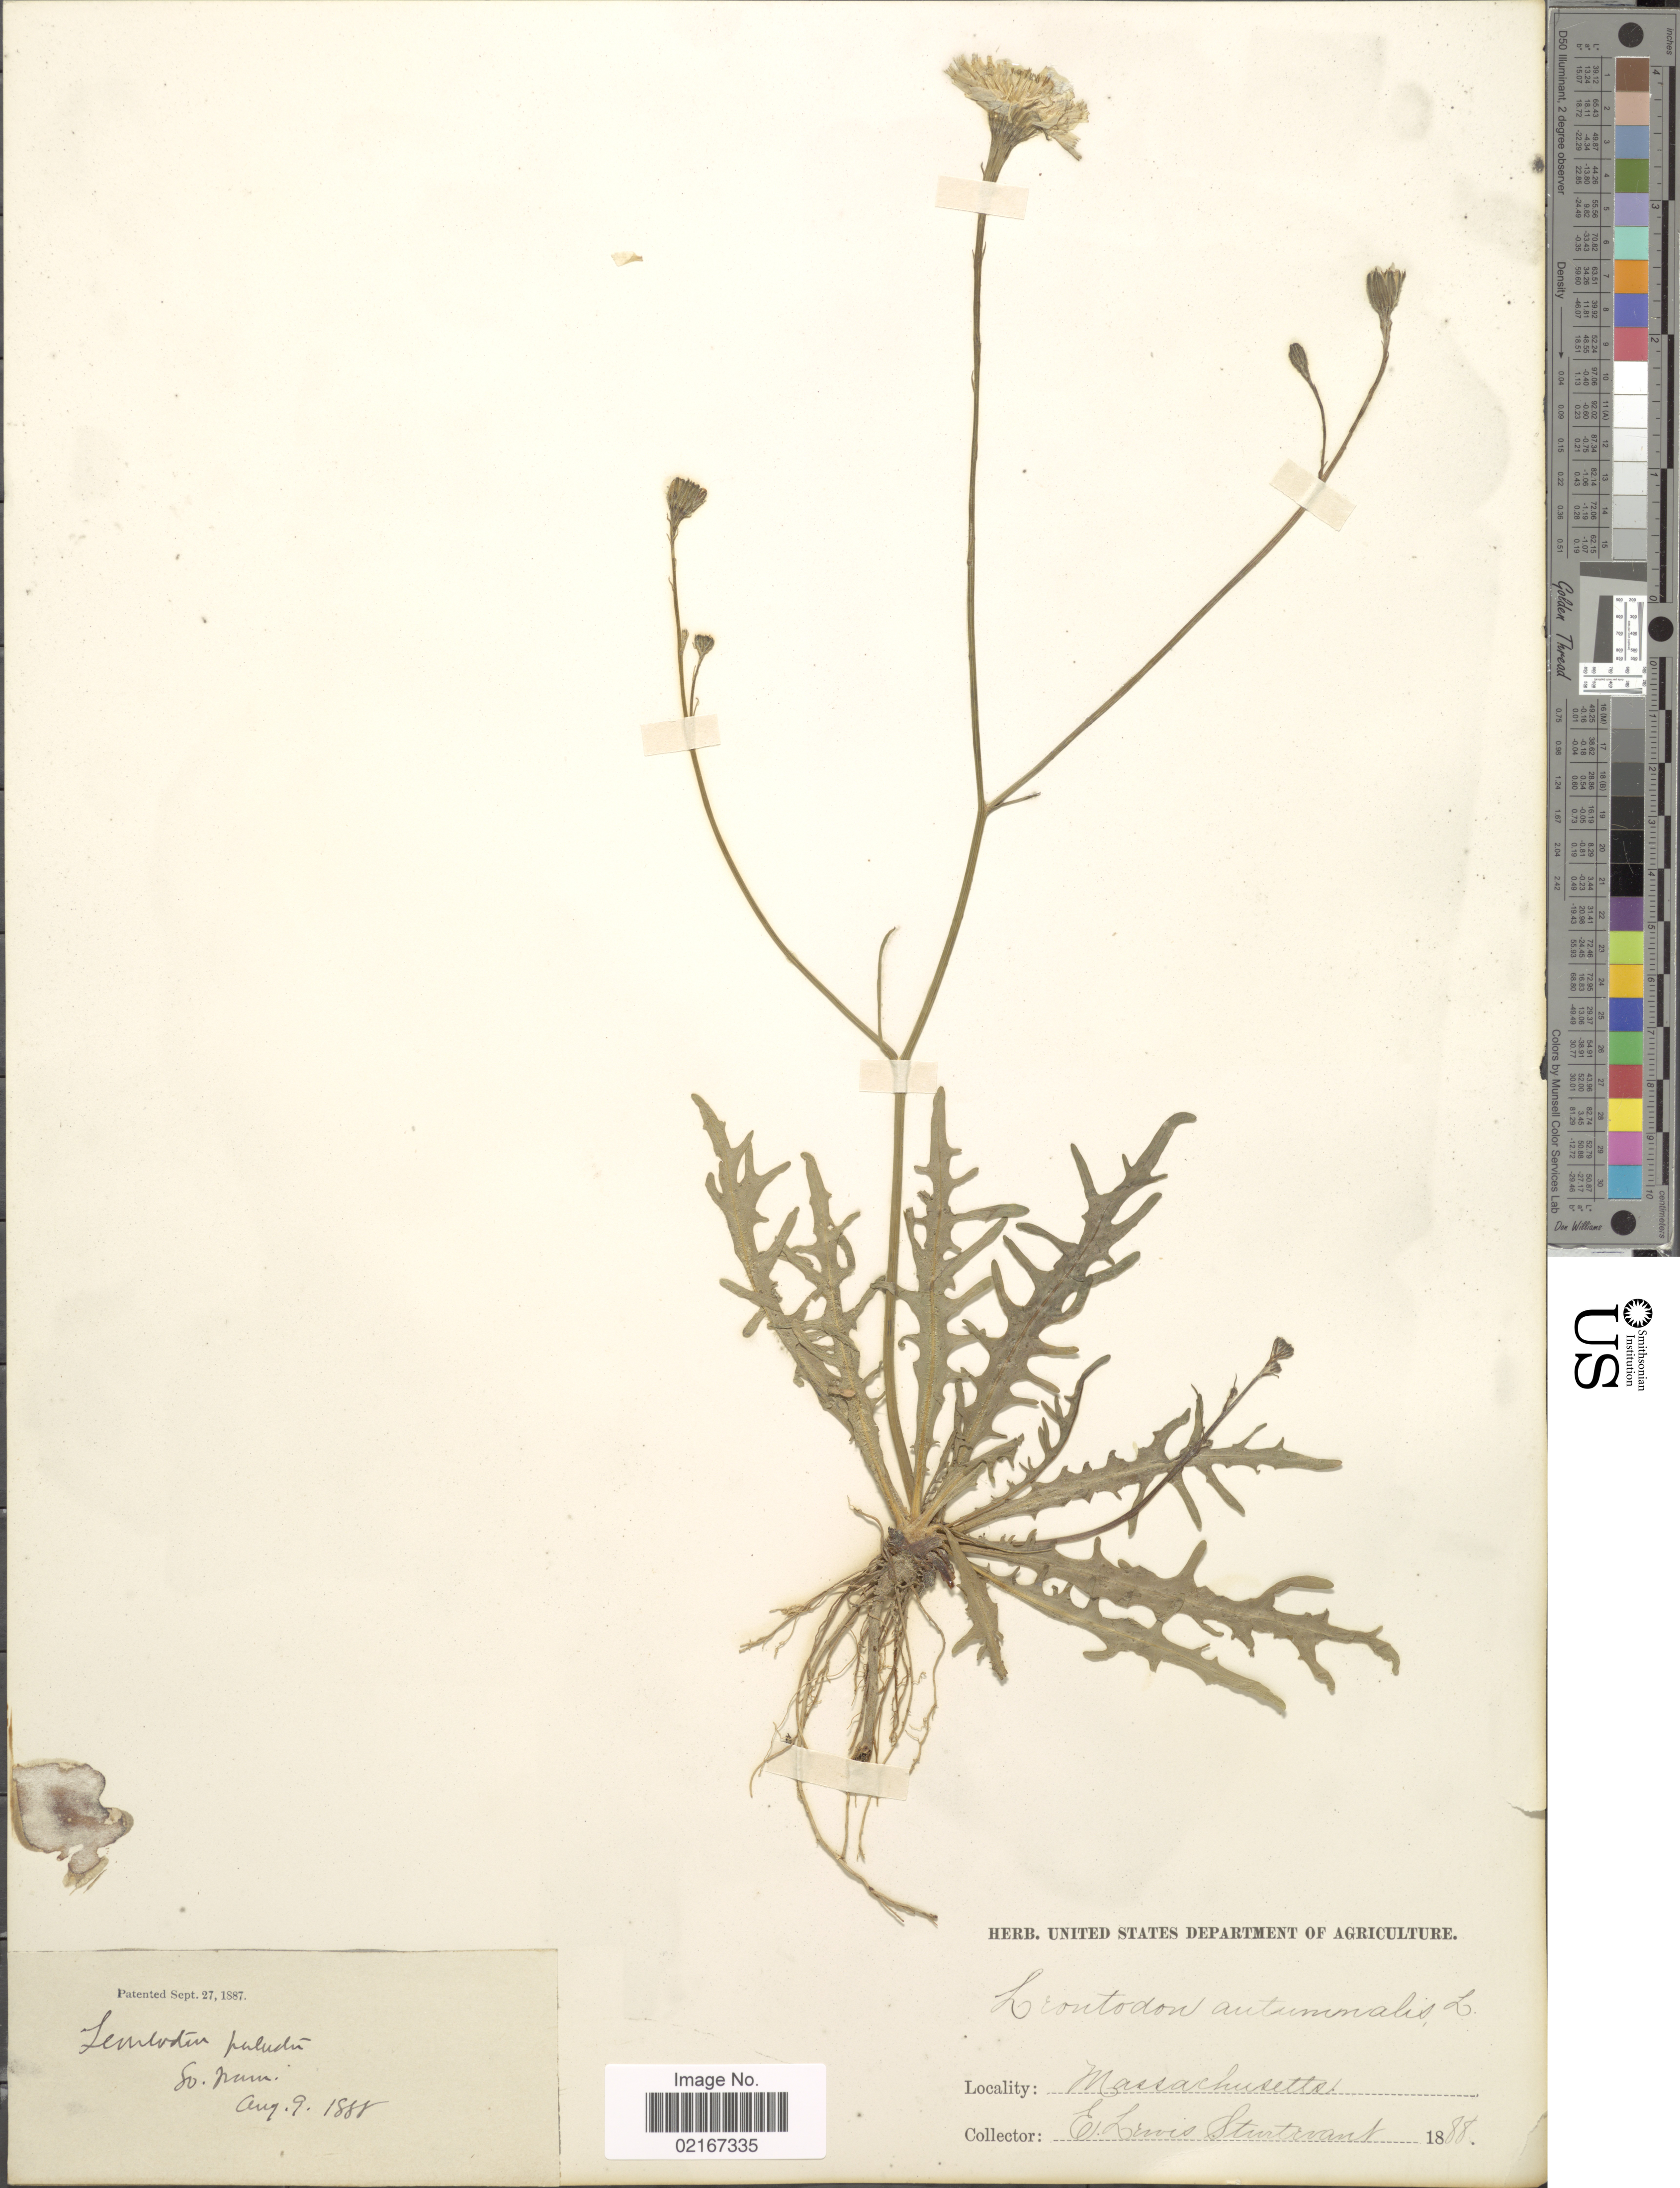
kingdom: Plantae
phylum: Tracheophyta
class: Magnoliopsida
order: Asterales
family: Asteraceae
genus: Scorzoneroides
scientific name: Scorzoneroides autumnalis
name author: (L.) Moench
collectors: E. Sturtevant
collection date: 1888-08-09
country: United States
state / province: Massachusetts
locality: So. Mass.